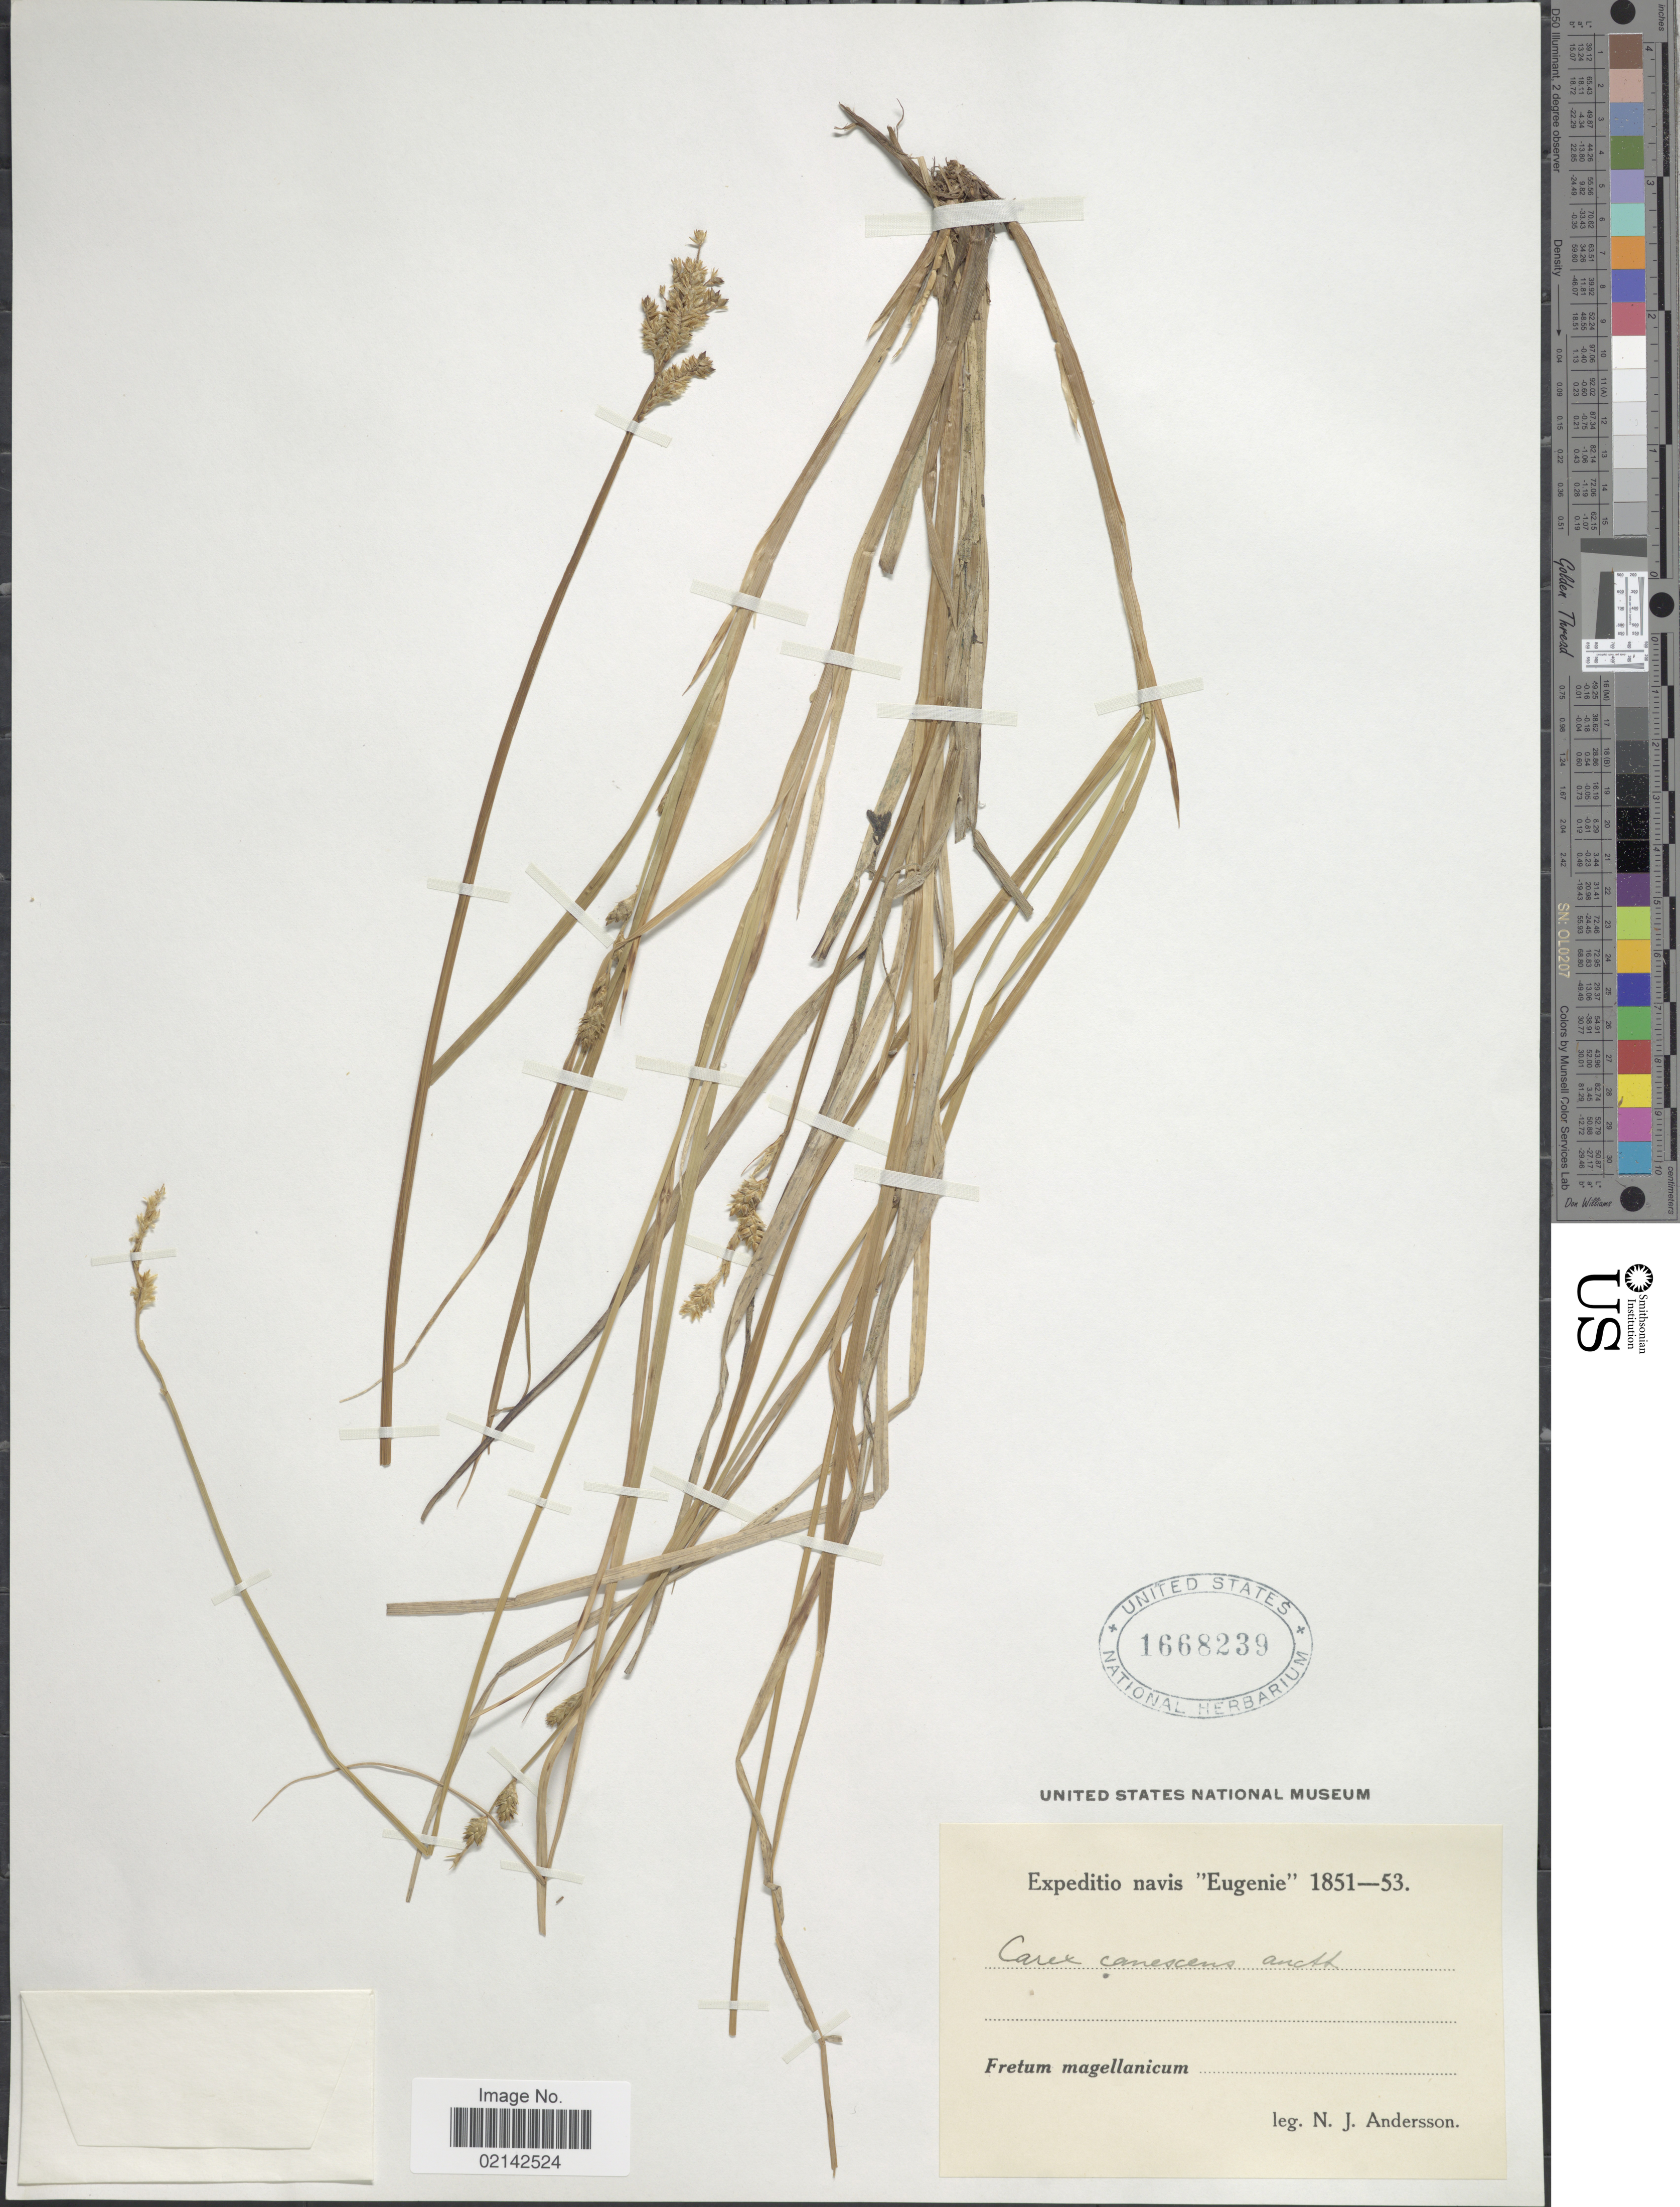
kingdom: Plantae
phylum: Tracheophyta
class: Liliopsida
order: Poales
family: Cyperaceae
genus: Carex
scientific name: Carex canescens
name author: L.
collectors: N. J. Andersson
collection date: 1851/1853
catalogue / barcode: US 1668239